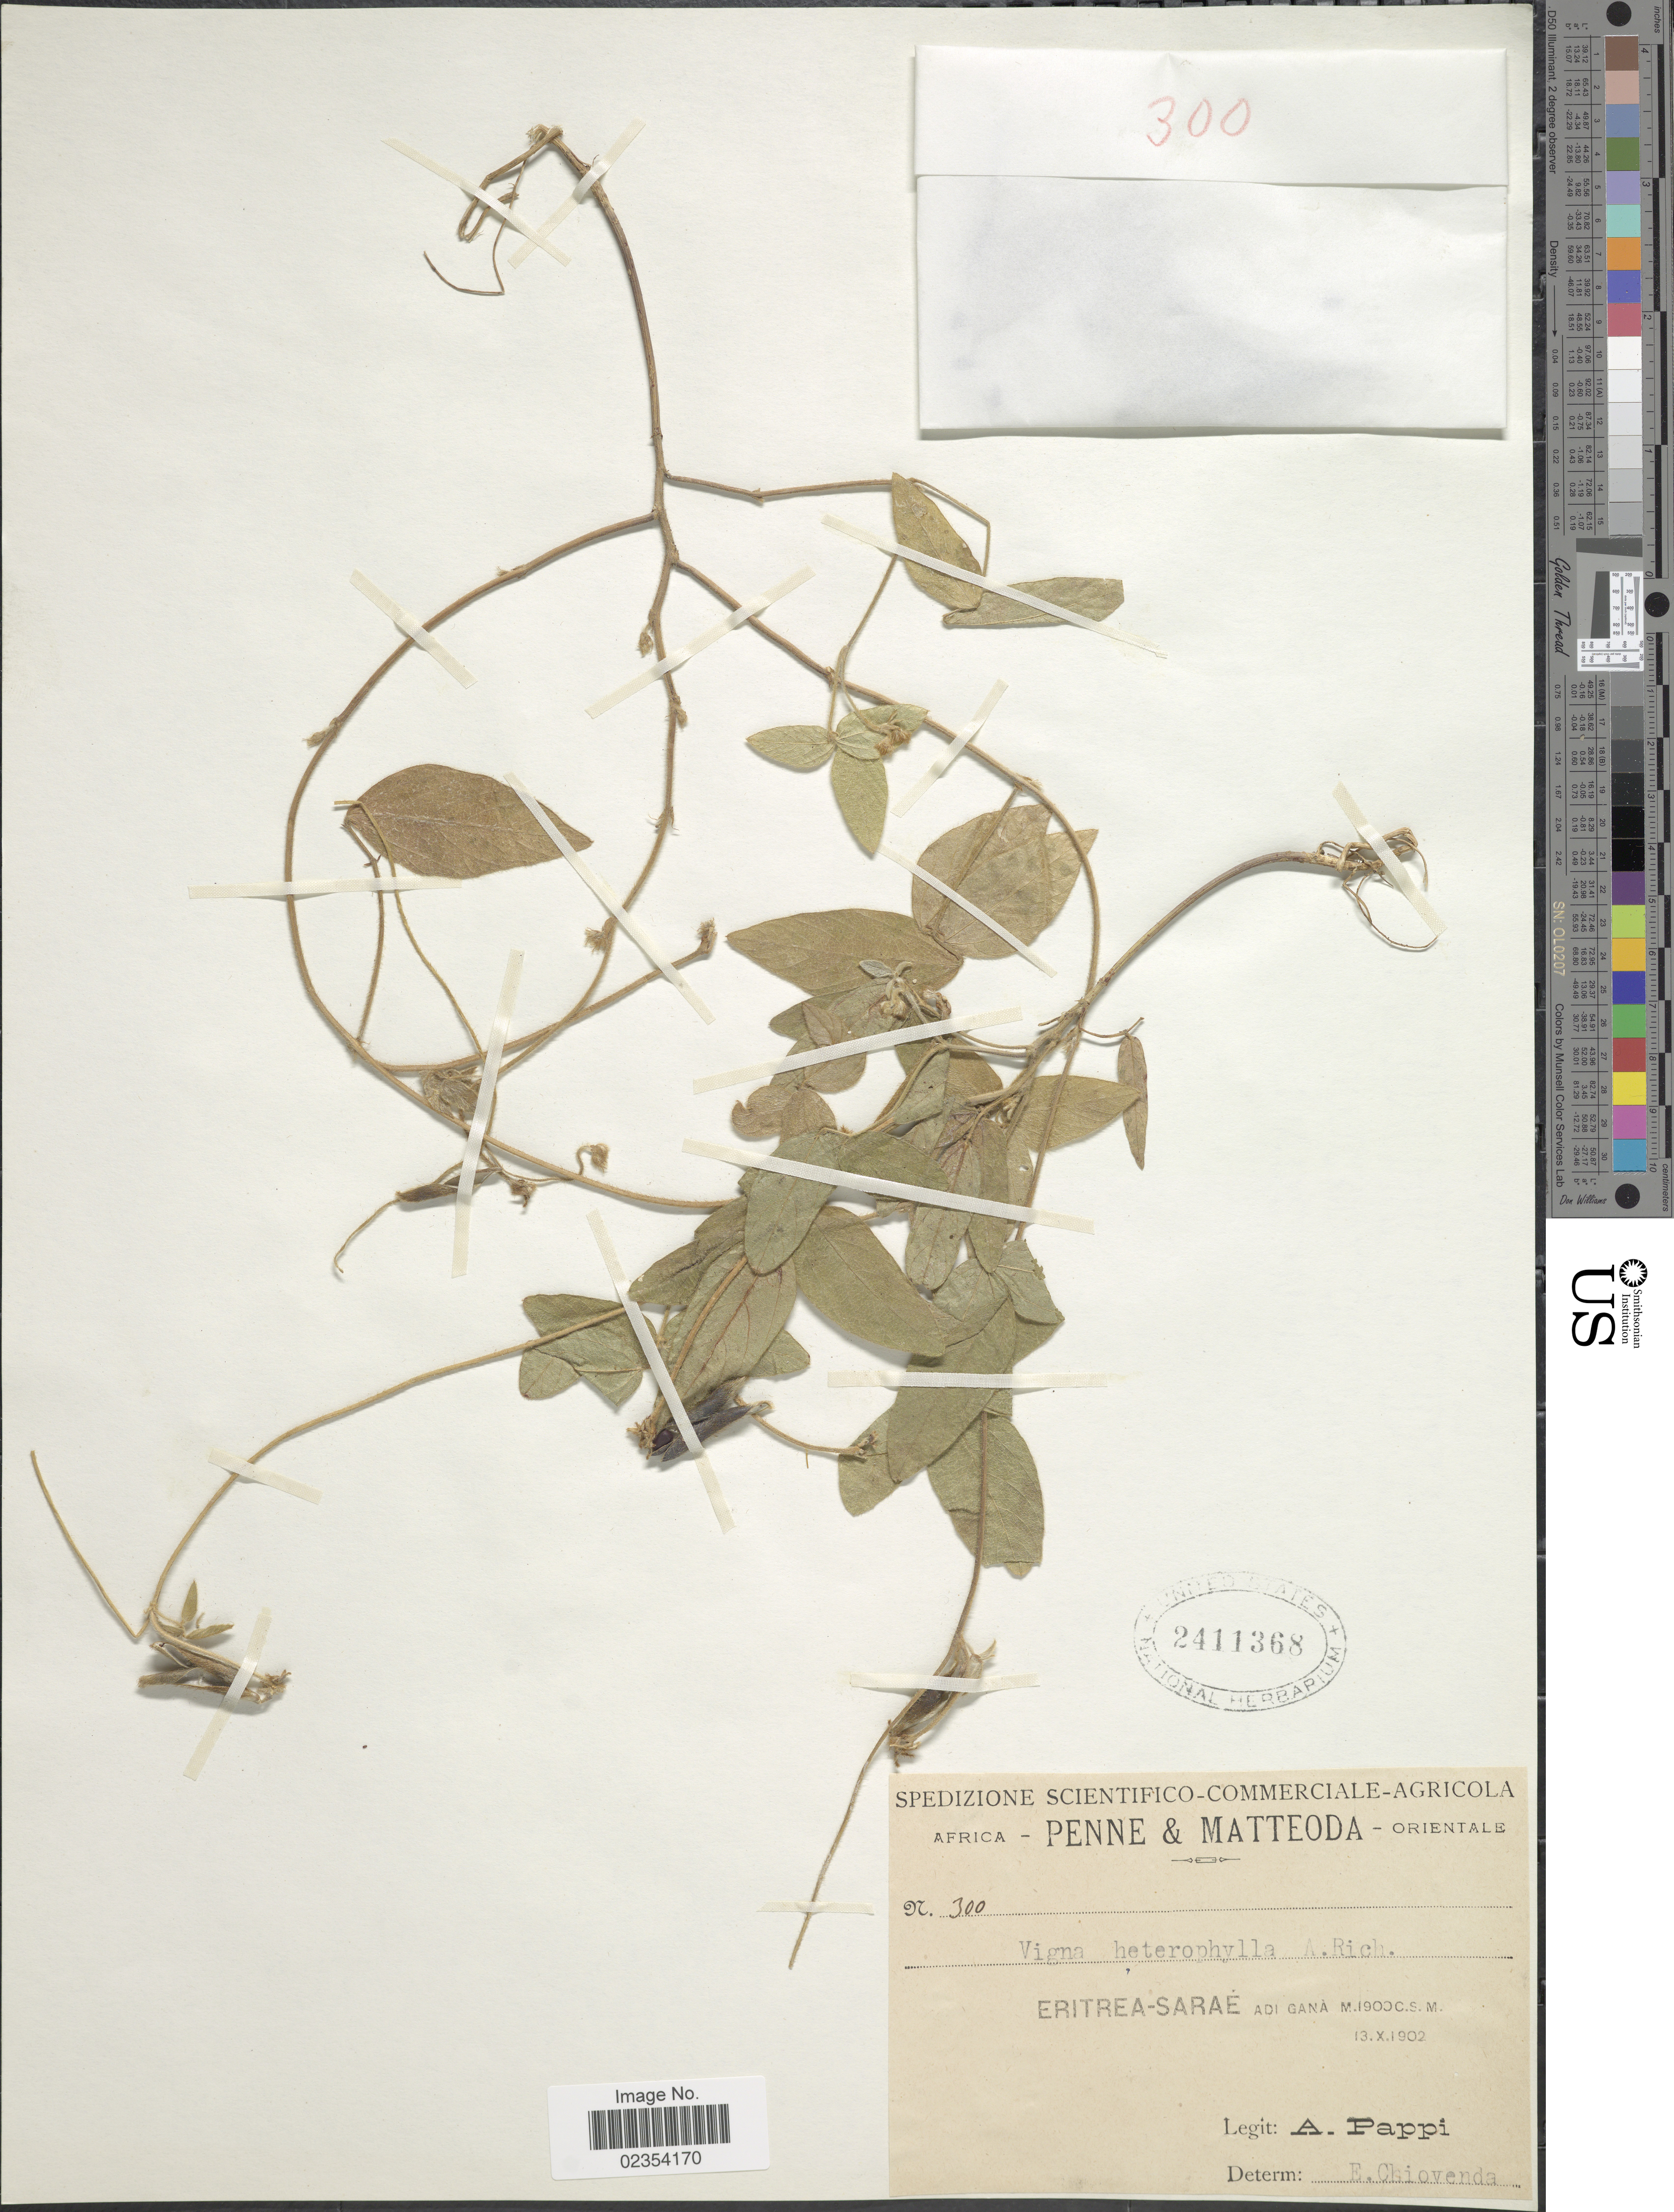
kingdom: Plantae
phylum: Tracheophyta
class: Magnoliopsida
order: Fabales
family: Fabaceae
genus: Vigna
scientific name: Vigna heterophylla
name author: A. Rich.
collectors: A. Pappi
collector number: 300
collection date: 1902-10-13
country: Eritrea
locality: Eritrea-Sarae adi gana, Africa orientale.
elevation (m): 1900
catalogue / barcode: US 2411368